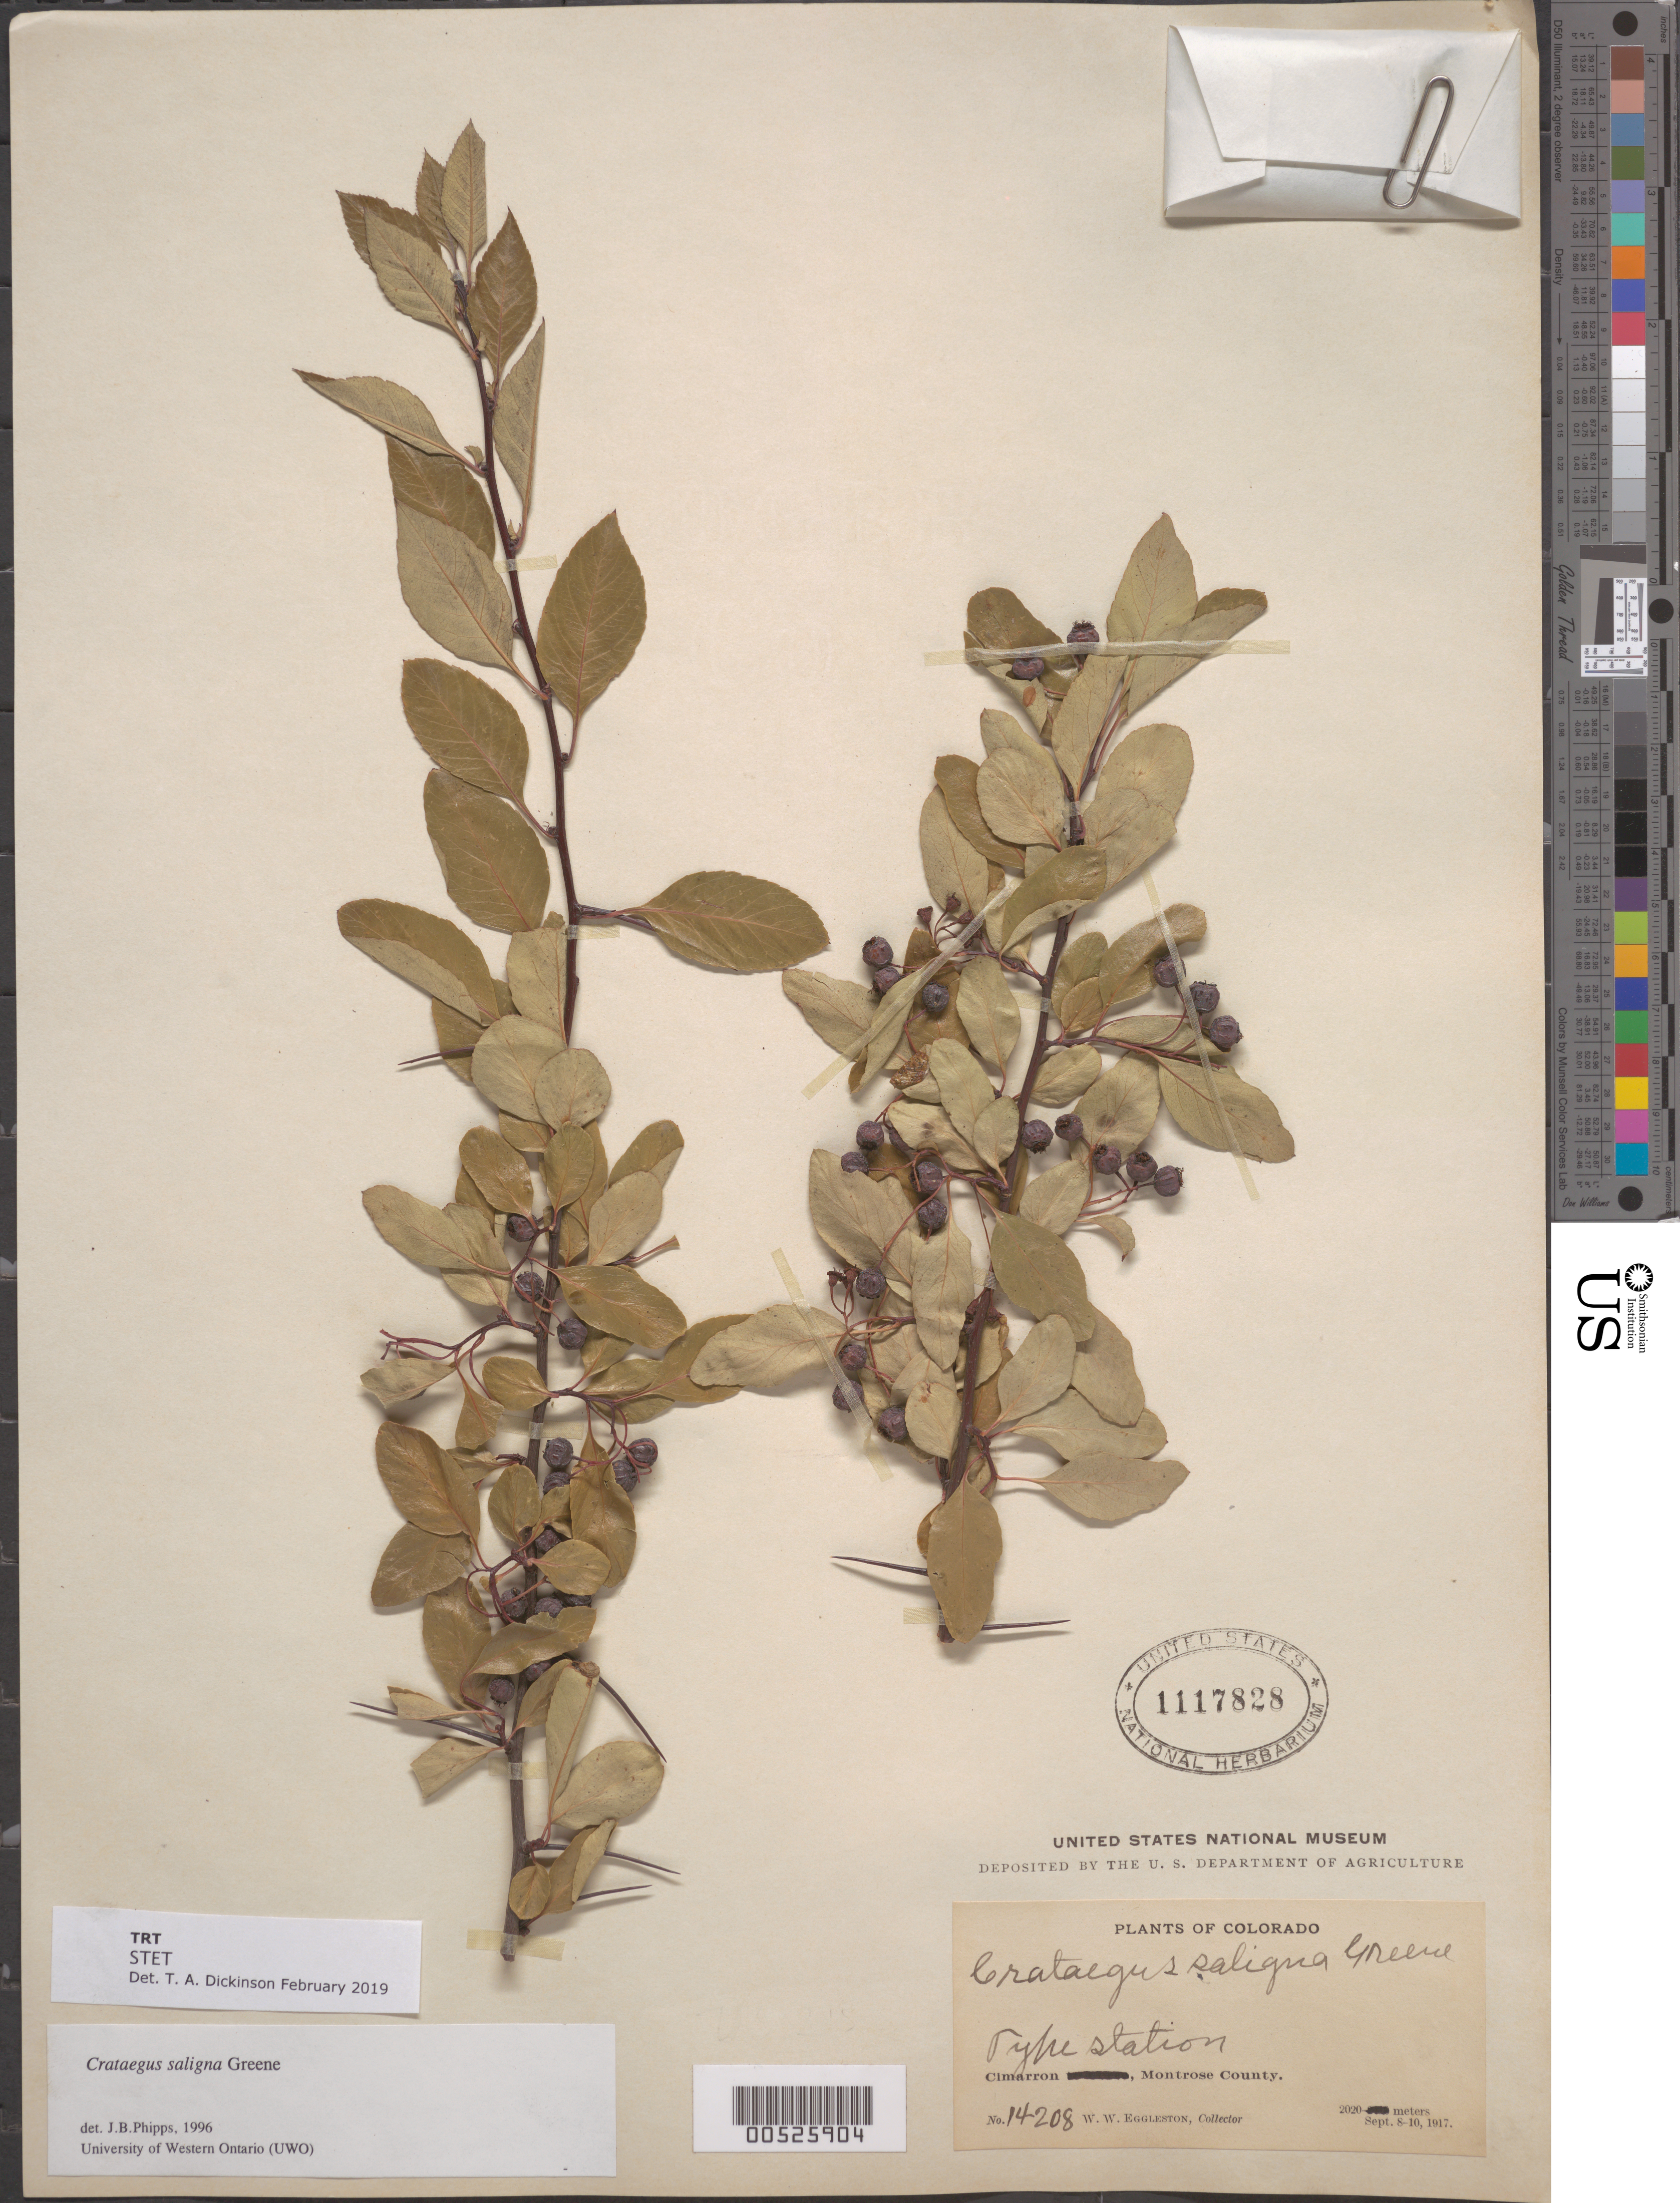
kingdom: Plantae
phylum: Tracheophyta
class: Magnoliopsida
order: Rosales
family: Rosaceae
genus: Crataegus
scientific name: Crataegus saligna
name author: Greene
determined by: Phipps, James B., (UWO), University of Western Ontario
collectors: W. W. Eggleston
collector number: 14208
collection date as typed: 08 Sep 1917 to 10 Sep 1917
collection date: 1917-09-08/1917-09-10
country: United States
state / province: Colorado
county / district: Montrose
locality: Cimarron, Type station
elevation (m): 2090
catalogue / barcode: US 1117828